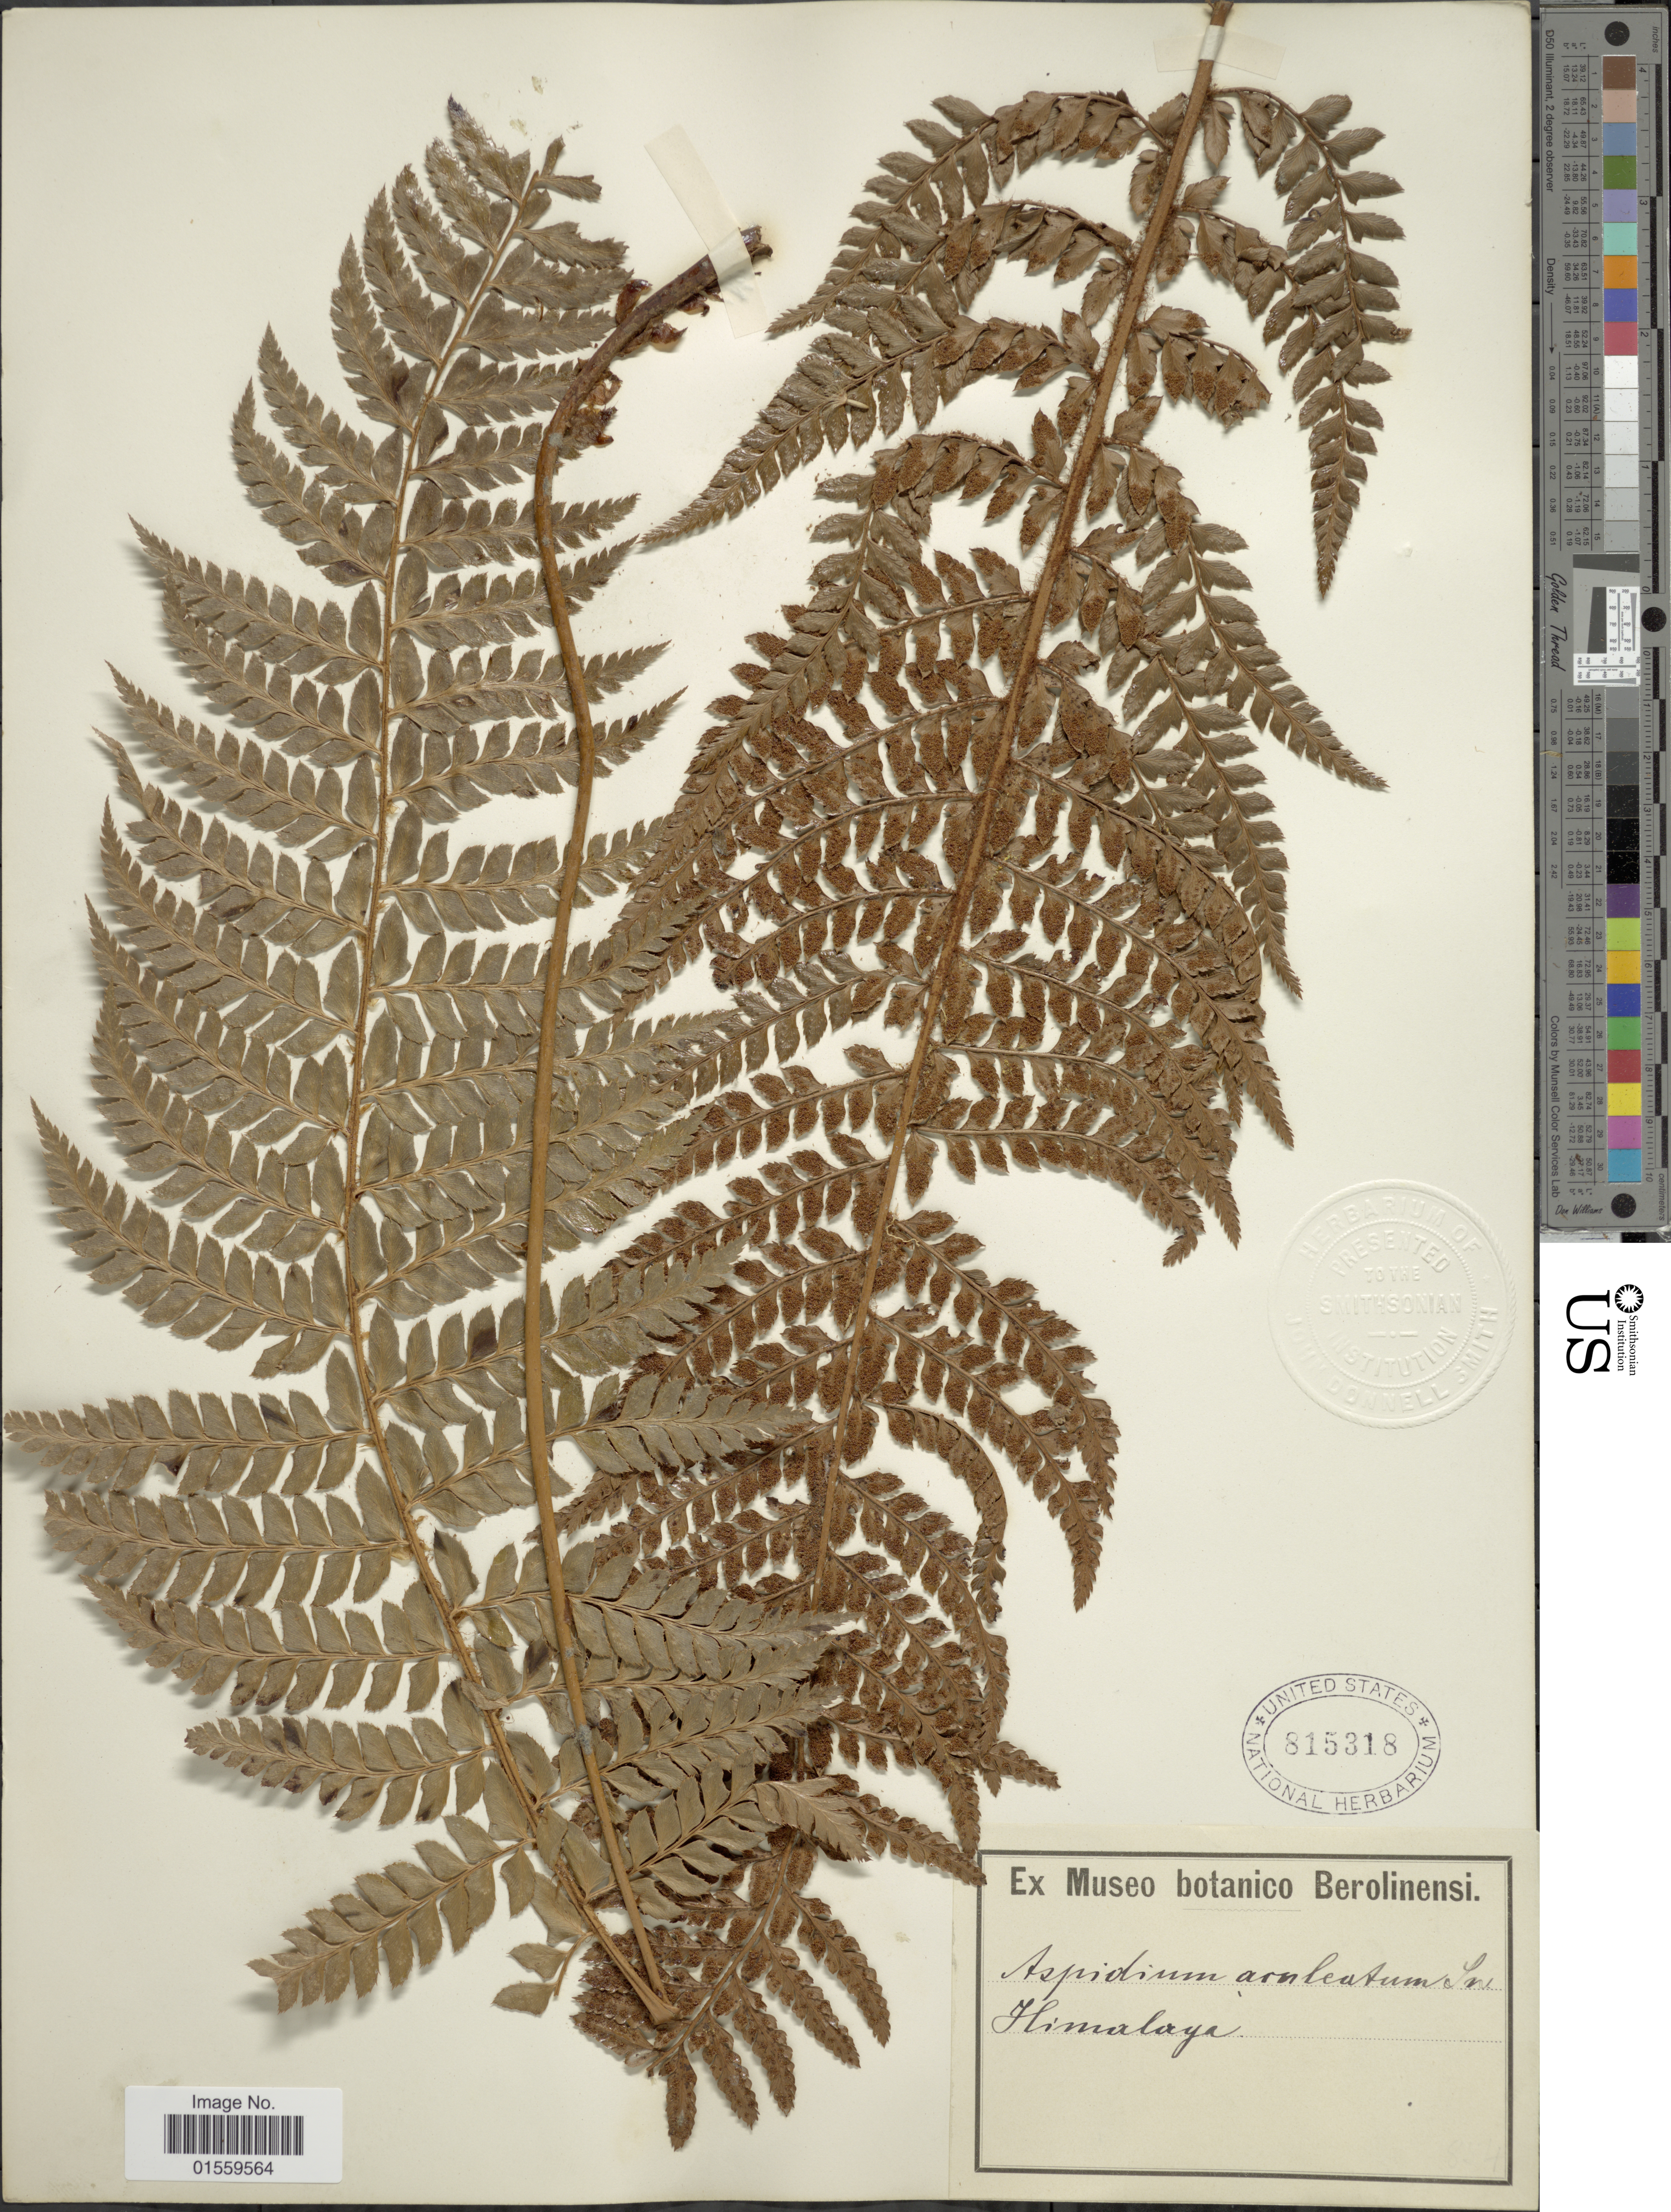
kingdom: Plantae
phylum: Tracheophyta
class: Polypodiopsida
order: Polypodiales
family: Dryopteridaceae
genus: Polystichum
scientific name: Polystichum setiferum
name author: (Forssk.) Moore ex Woynar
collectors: ex herb. Berolinensi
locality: Himalaya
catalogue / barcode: US 815318